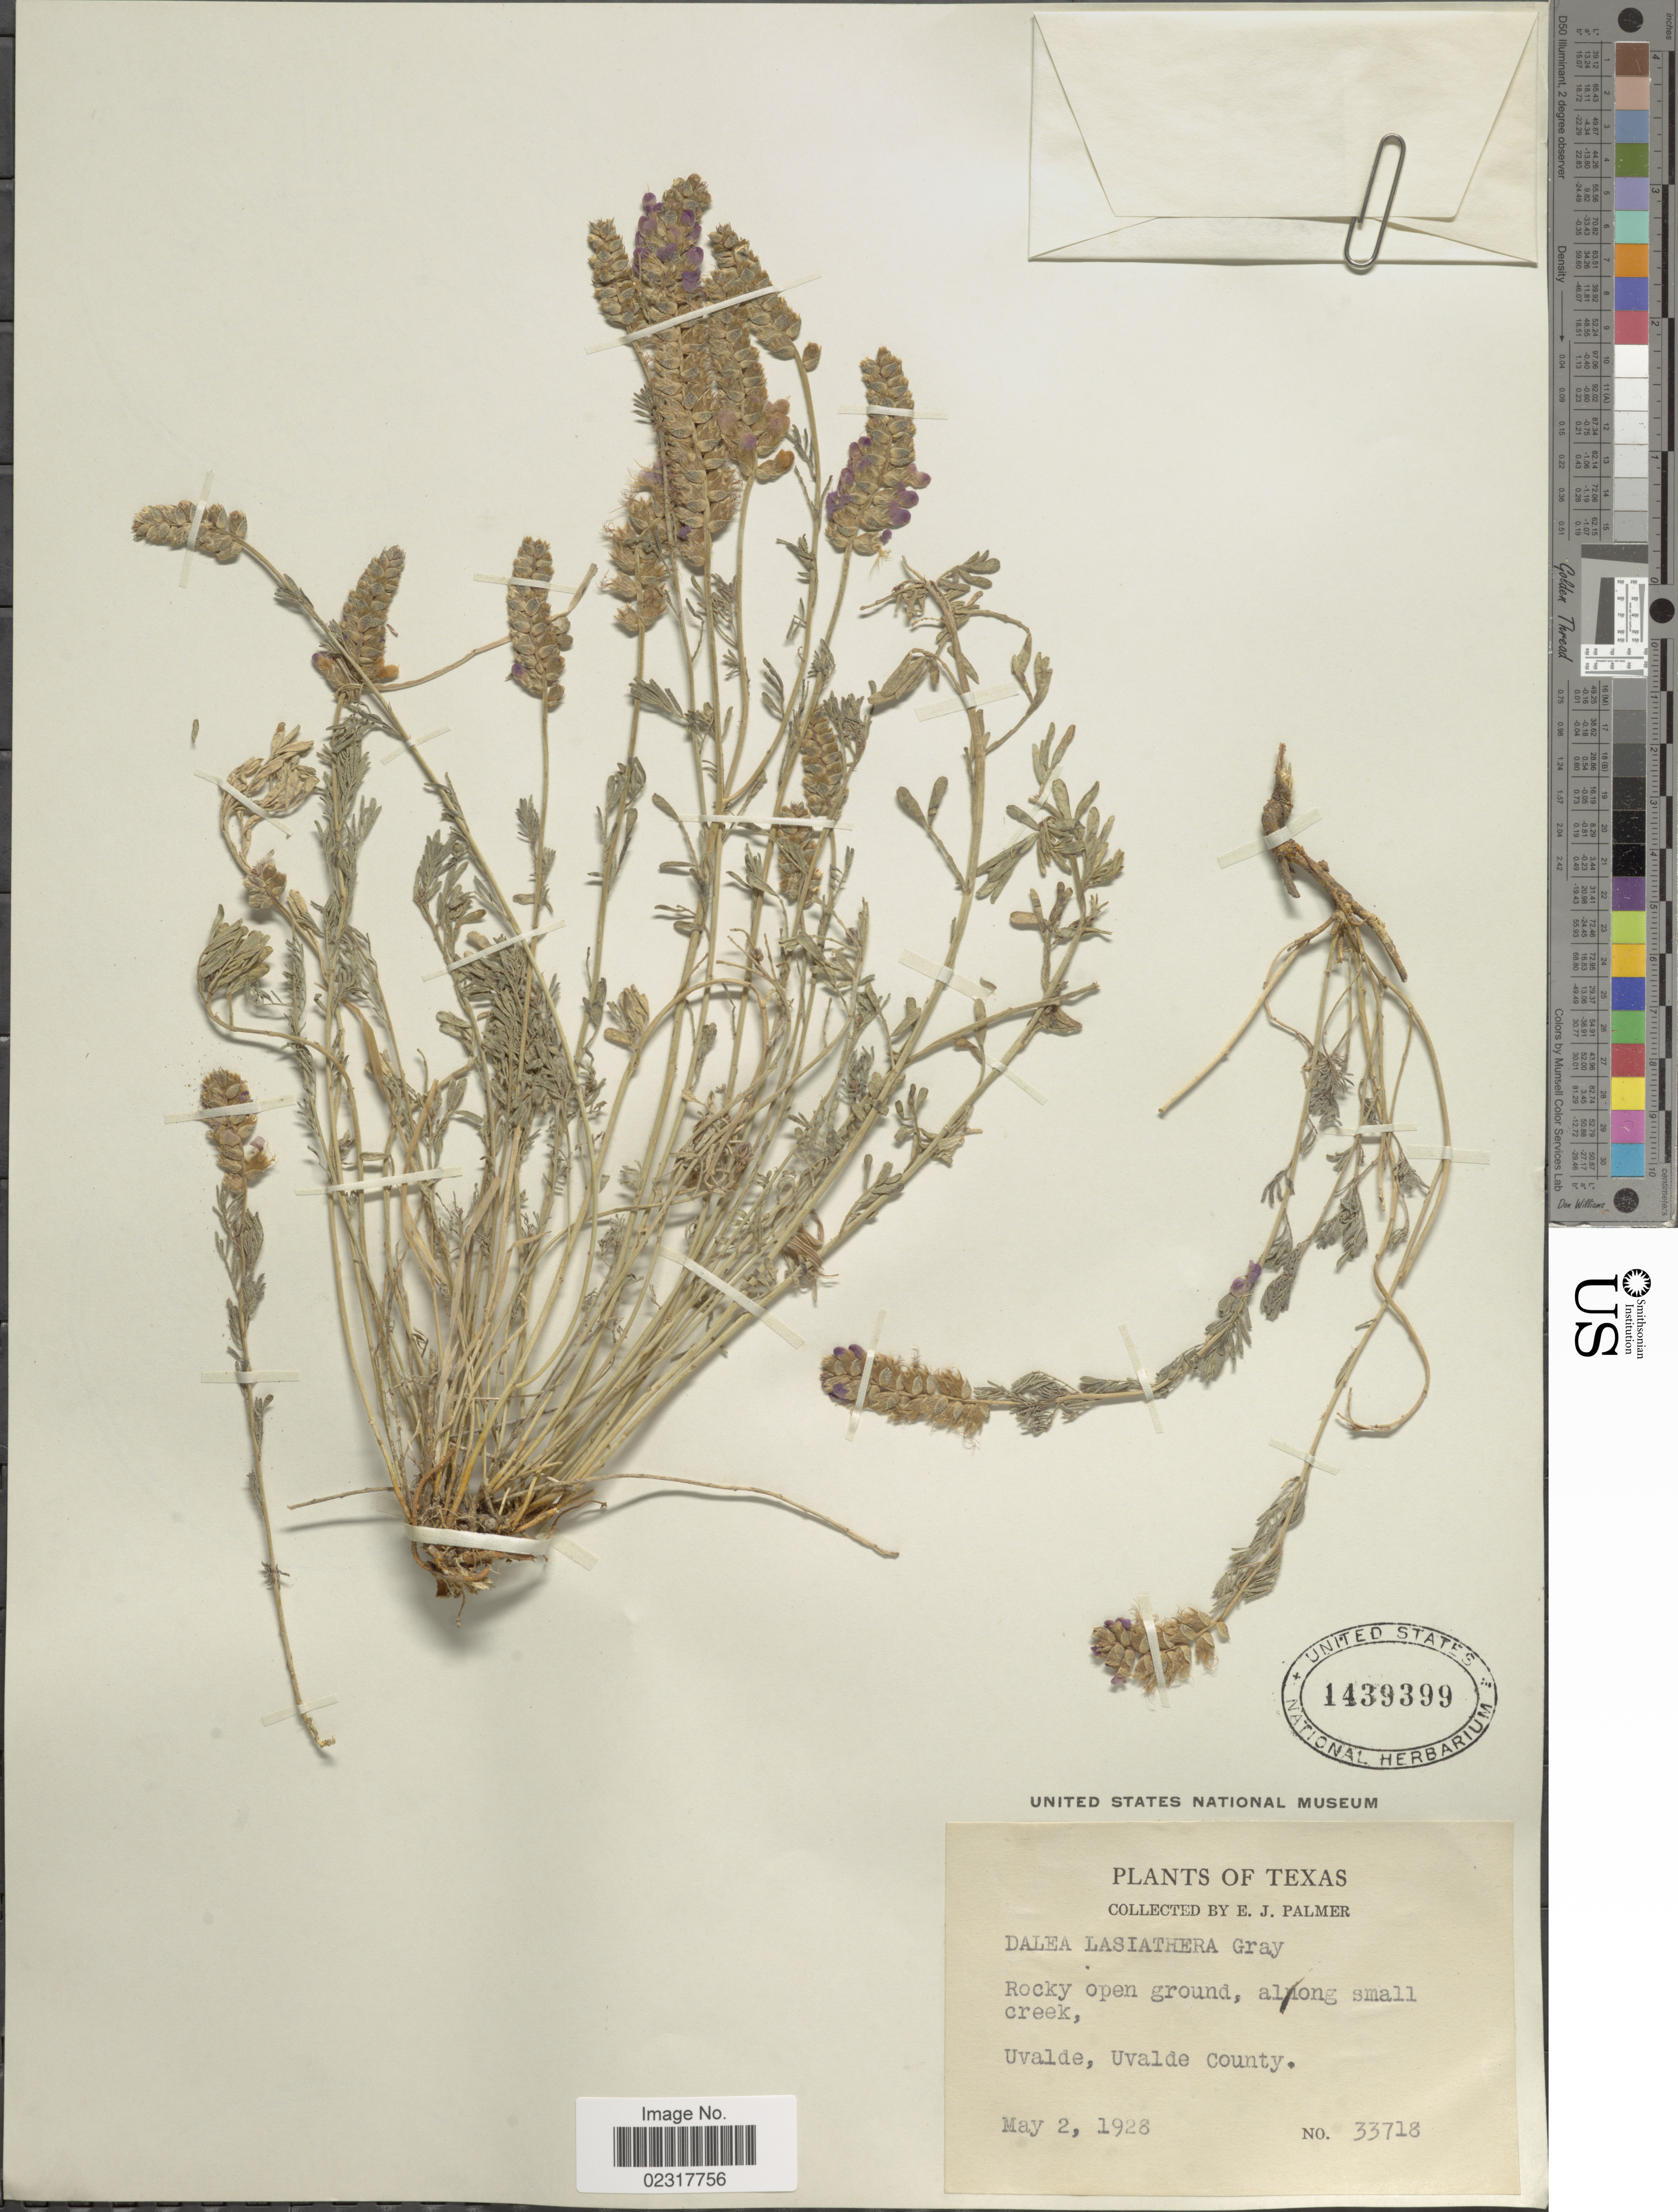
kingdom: Plantae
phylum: Tracheophyta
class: Magnoliopsida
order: Fabales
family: Fabaceae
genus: Dalea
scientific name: Dalea lasiathera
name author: A. Gray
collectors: E. J. Palmer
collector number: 33718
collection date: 1928-05-02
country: United States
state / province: Texas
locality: Uvalde, Uvalde County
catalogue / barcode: US 1439399